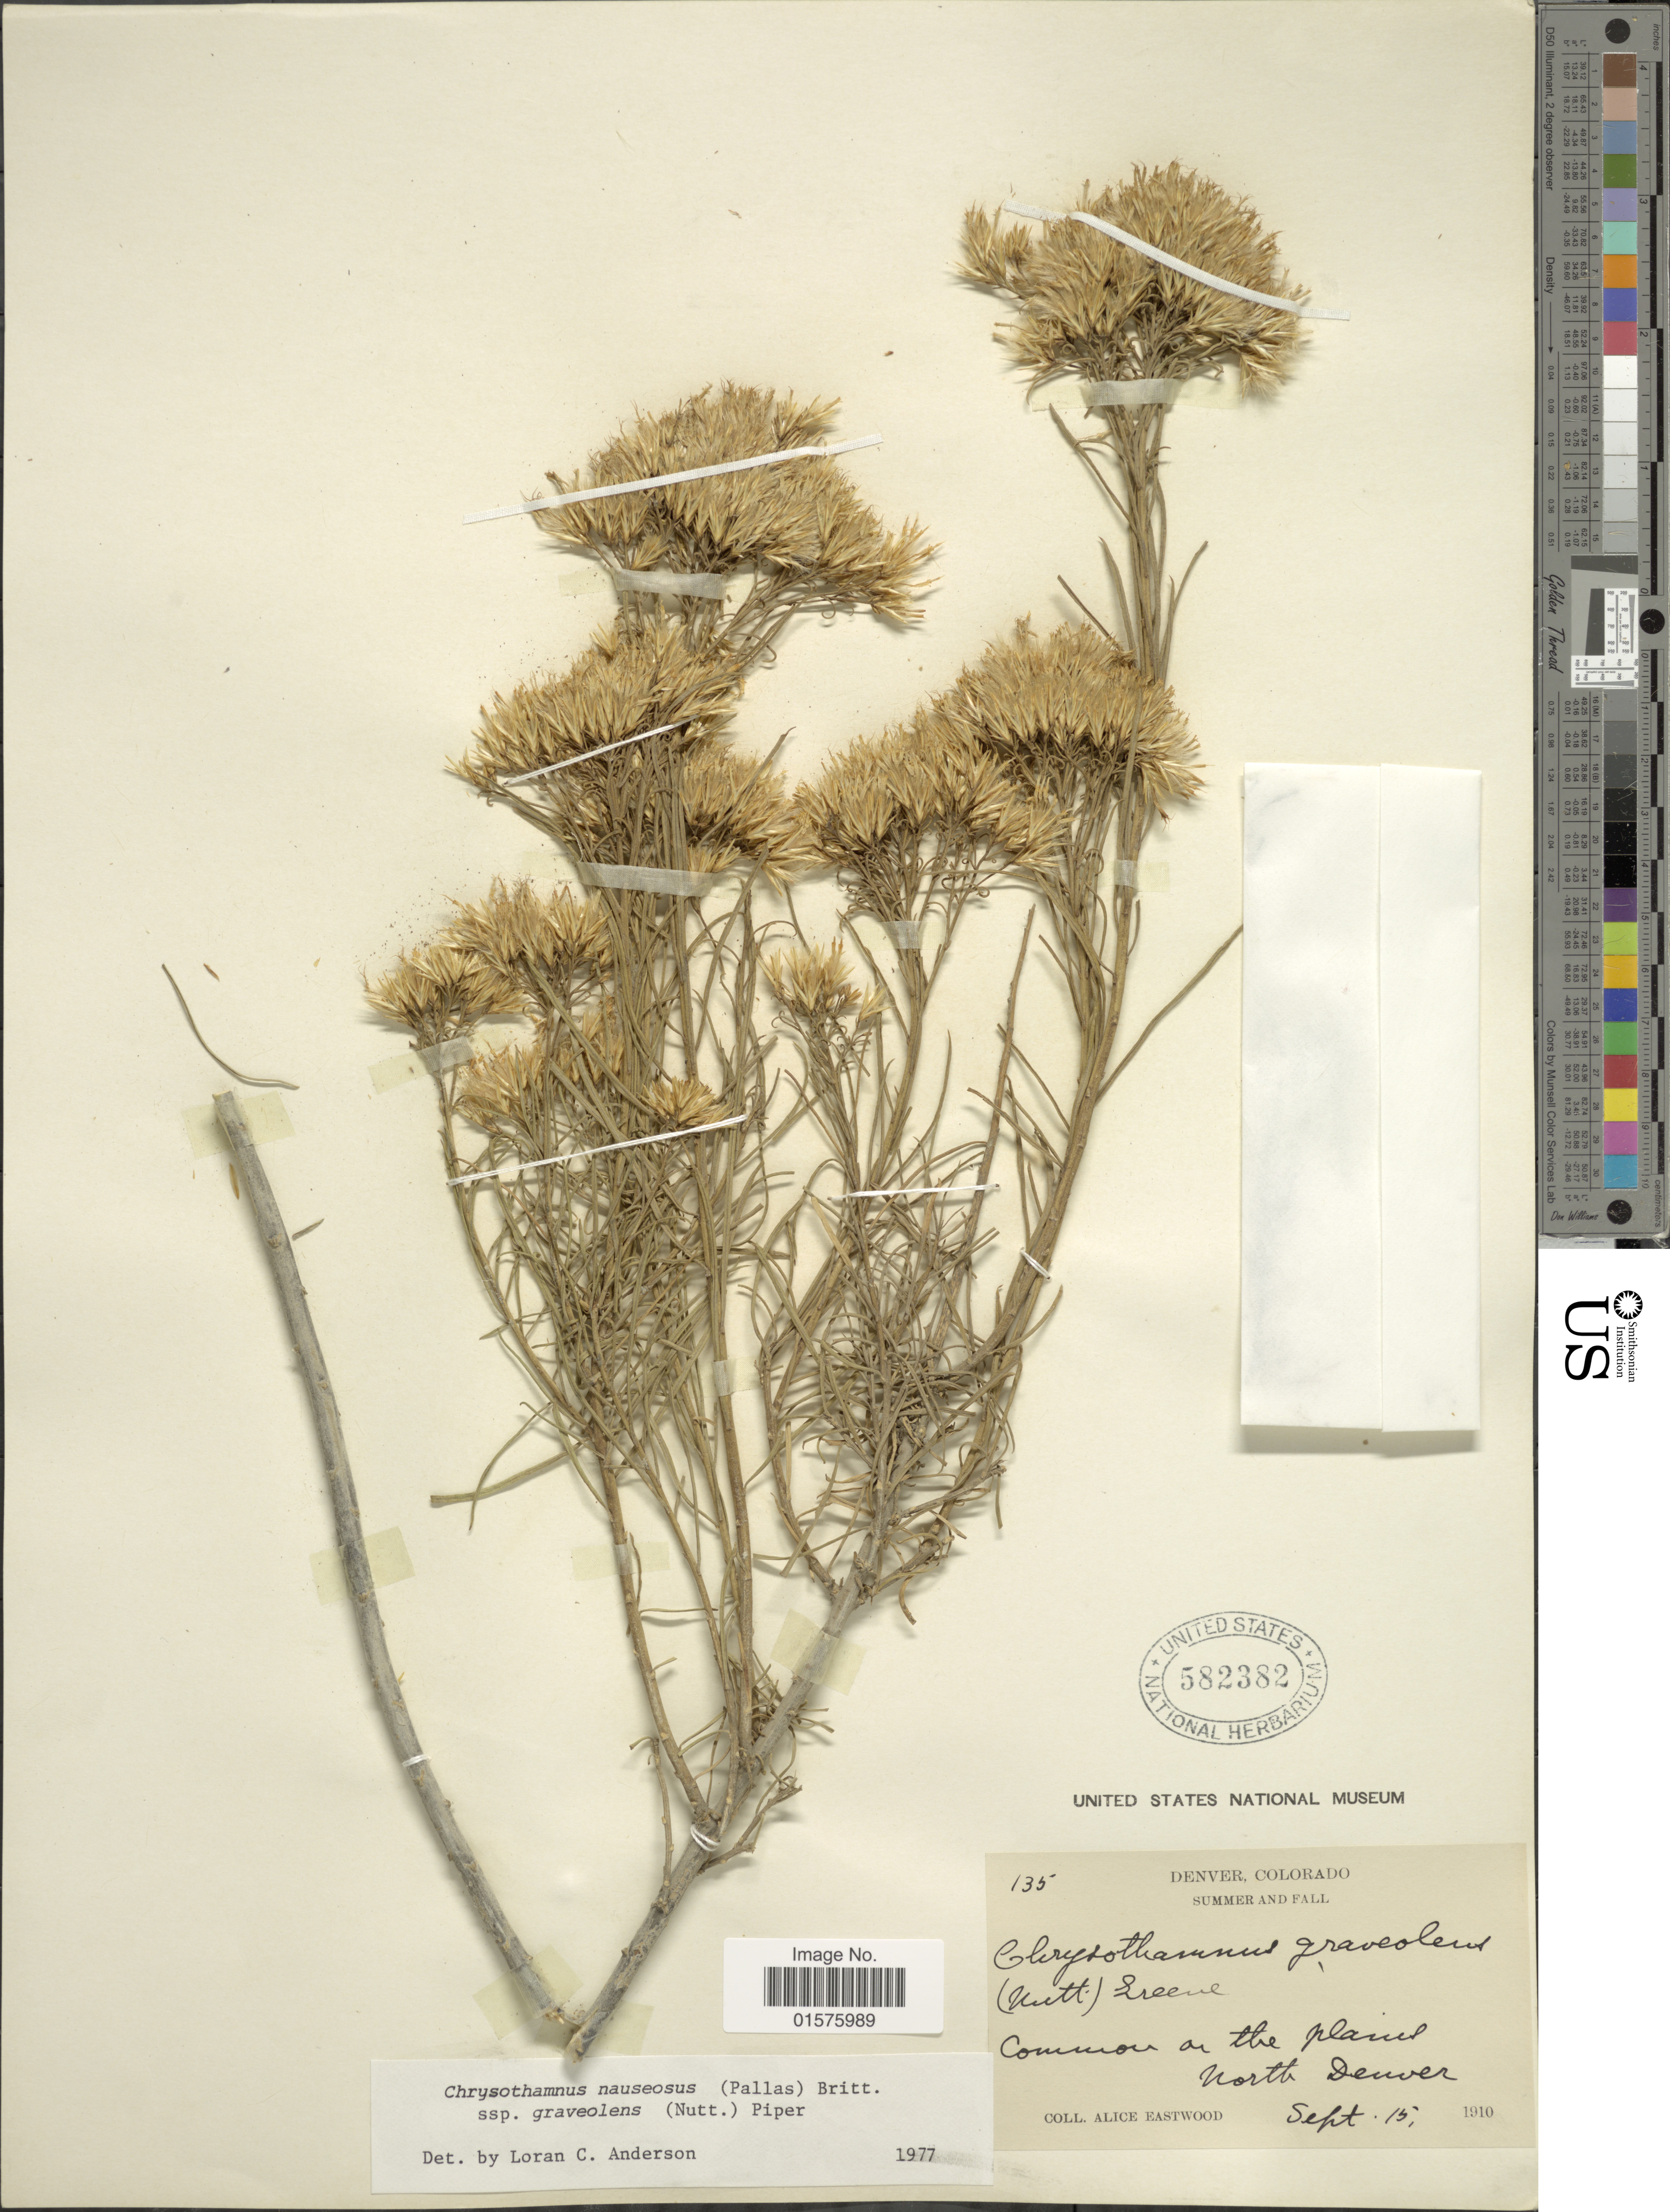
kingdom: Plantae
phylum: Tracheophyta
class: Magnoliopsida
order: Asterales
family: Asteraceae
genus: Ericameria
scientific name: Ericameria nauseosa var. graveolens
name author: (Nutt.) Reveal & Schuyler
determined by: Urbatsch, Lowell E., Curator (LSU), Louisiana State University (UNITED STATES)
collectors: A. Eastwood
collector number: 135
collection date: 1910-09-15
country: United States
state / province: Colorado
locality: Denver, summer and fall, north Denver.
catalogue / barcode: US 582382